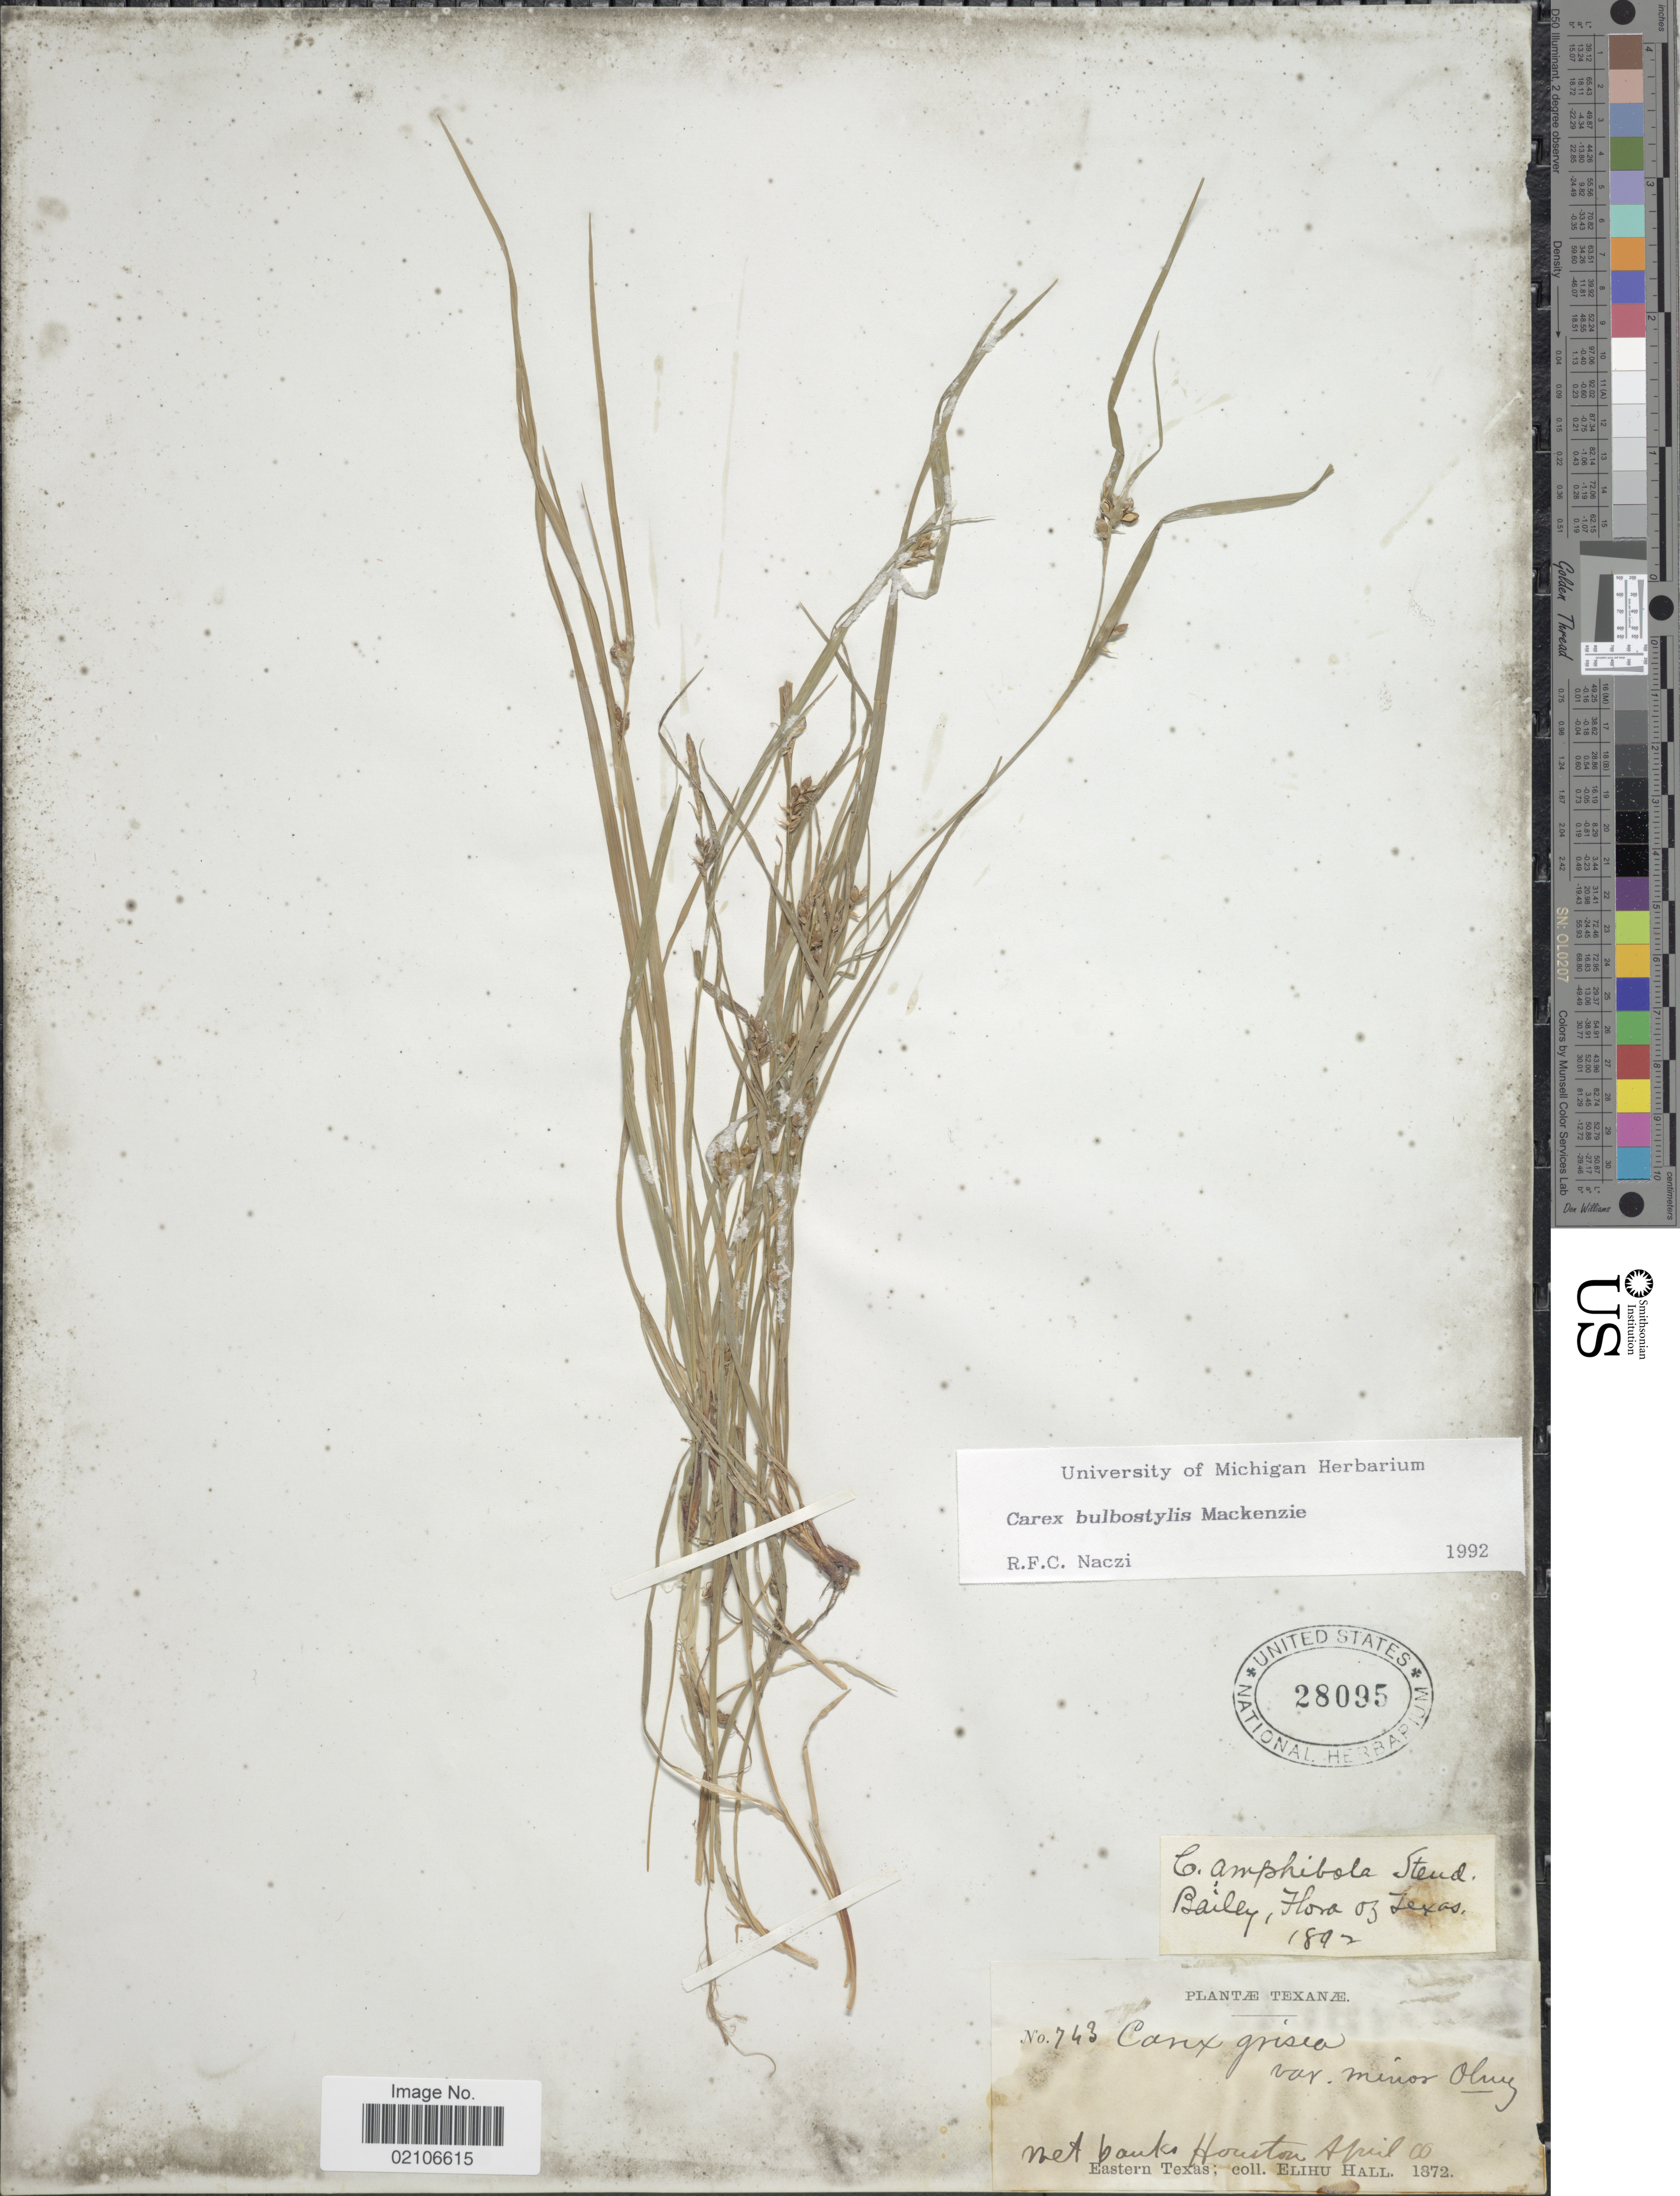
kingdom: Plantae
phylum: Tracheophyta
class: Liliopsida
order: Poales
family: Cyperaceae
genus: Carex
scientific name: Carex bulbostylis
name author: Mack.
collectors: E. Hall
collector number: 743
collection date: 1872-04-10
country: United States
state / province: Texas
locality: Wet banks Houston, Eastern Texas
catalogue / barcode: US 28095